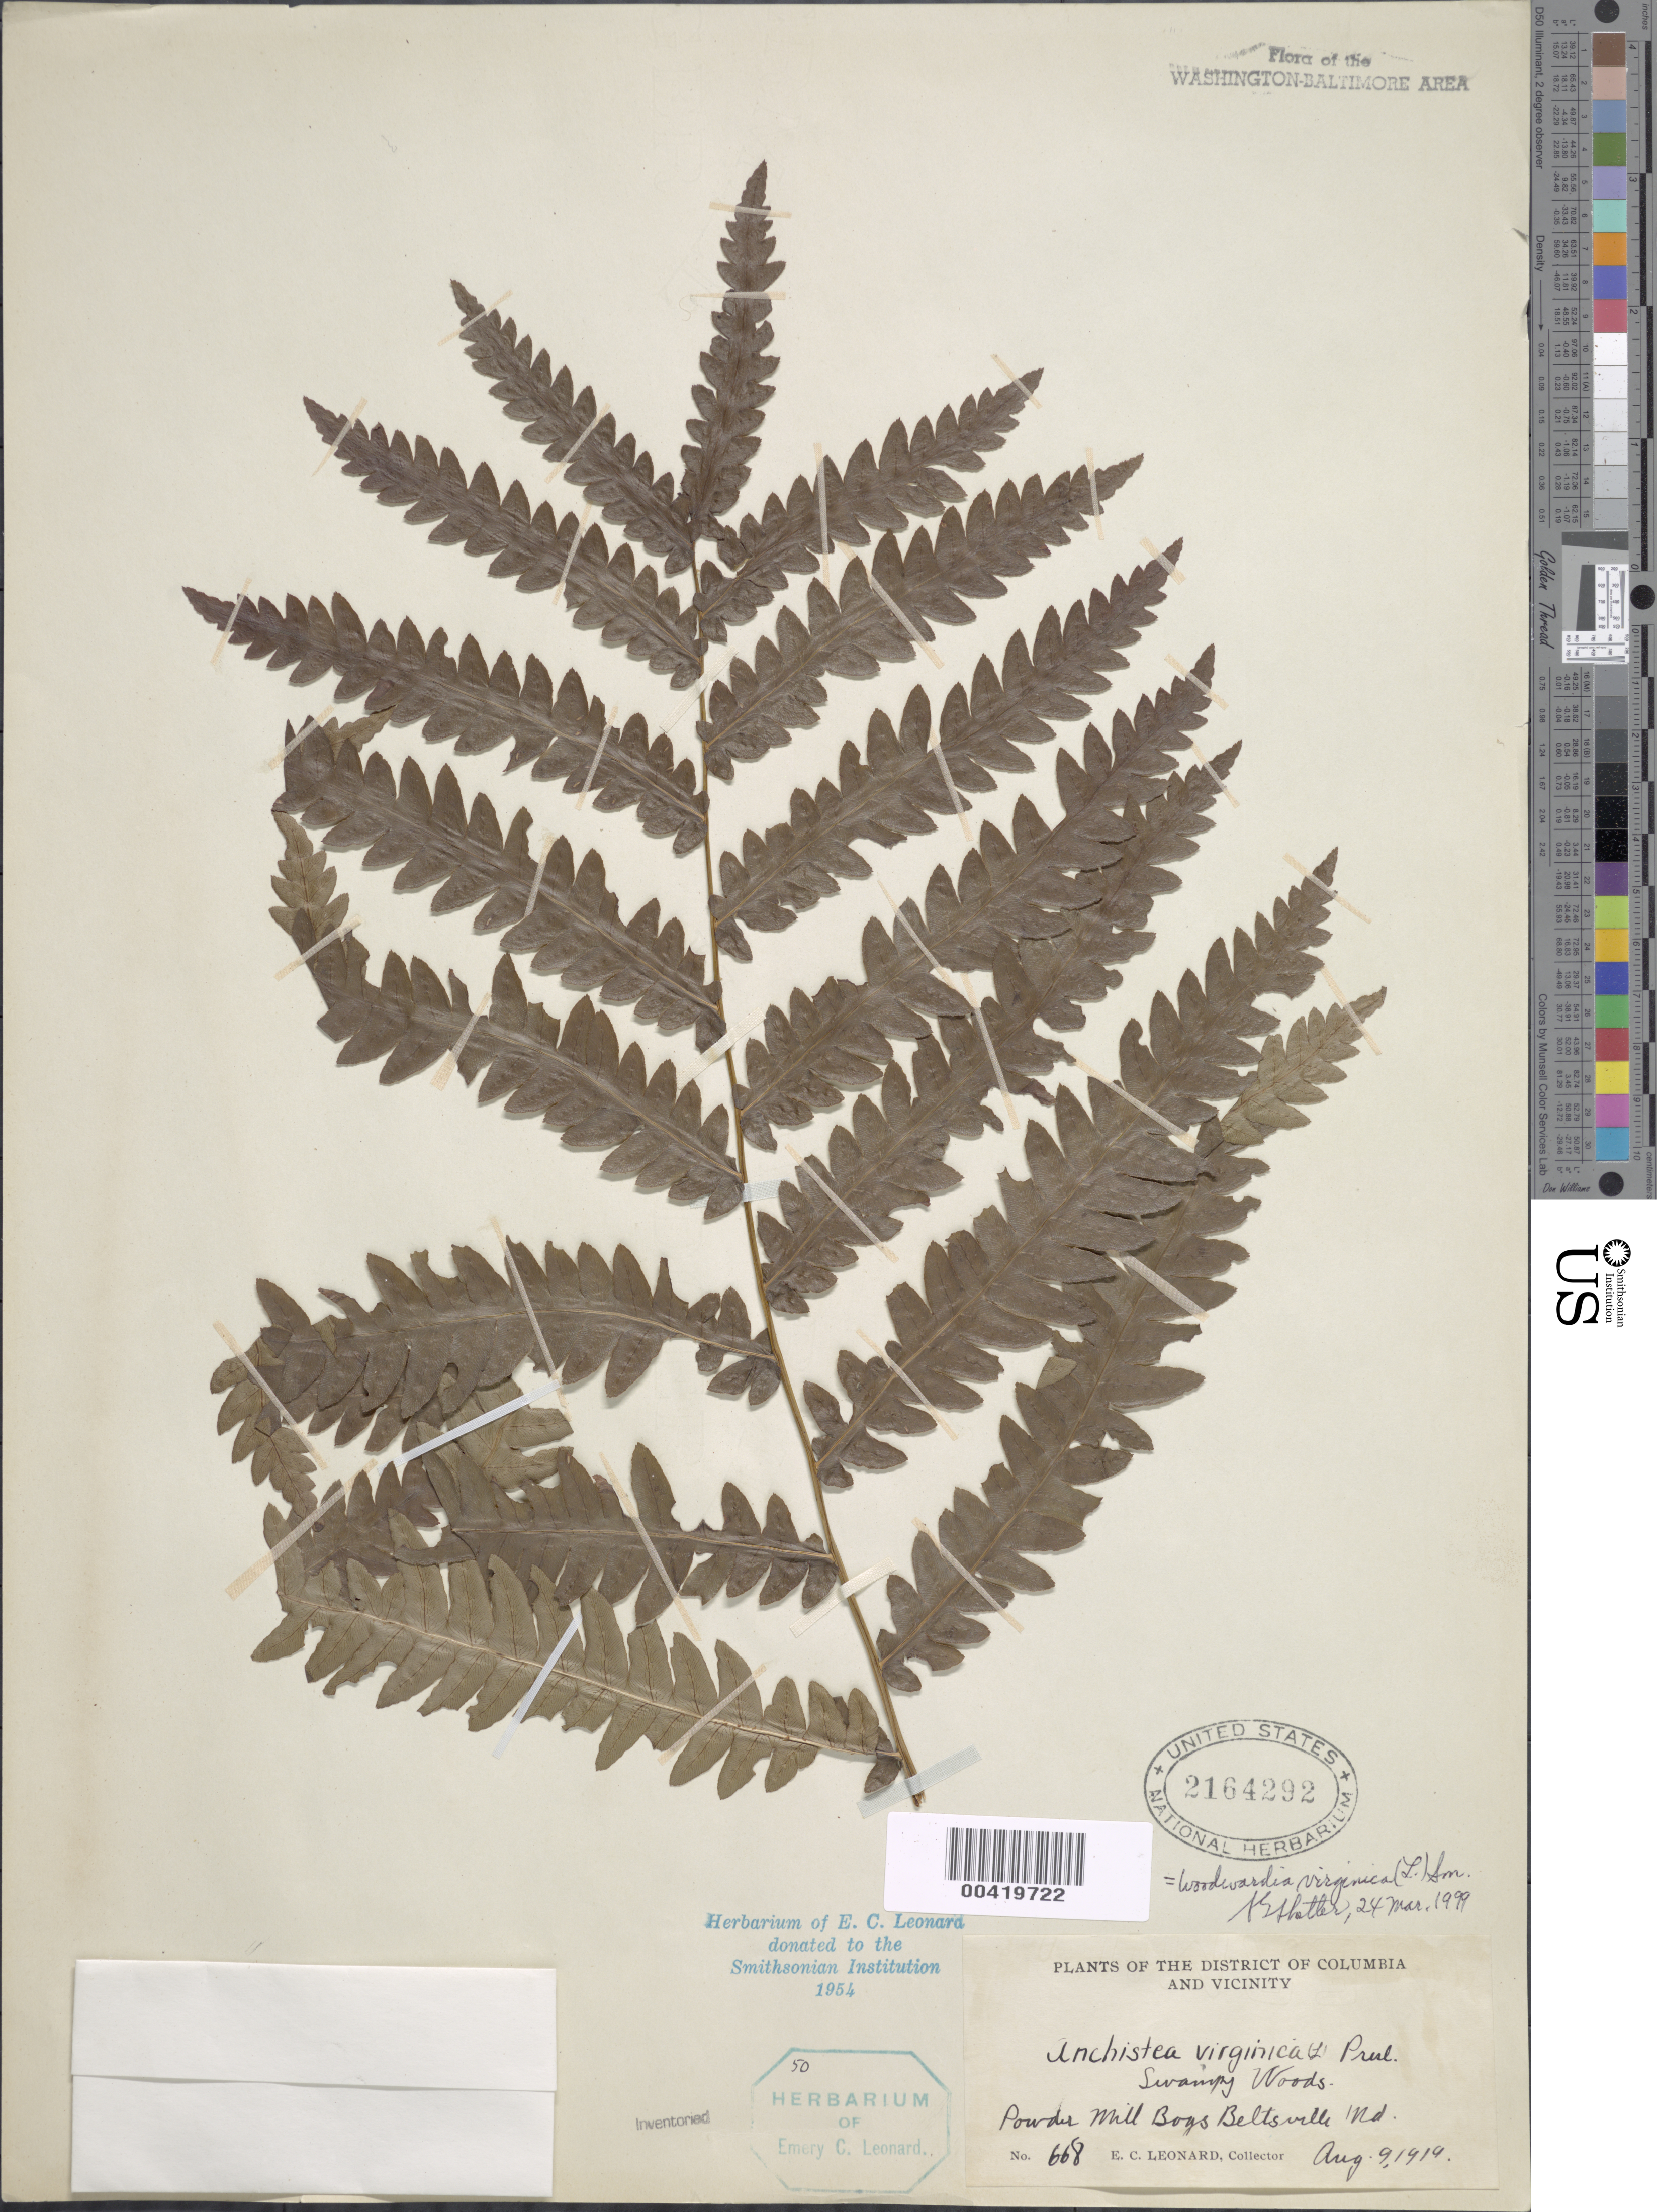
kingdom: Plantae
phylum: Tracheophyta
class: Polypodiopsida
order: Polypodiales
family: Blechnaceae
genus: Woodwardia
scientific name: Woodwardia virginica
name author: (L.) R.M. Sm.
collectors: E. C. Leonard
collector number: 668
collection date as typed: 09 Aug 1919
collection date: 1919-08-09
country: United States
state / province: Maryland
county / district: Prince George's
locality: Powder Mill Bogs, Beltsville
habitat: Swampy woods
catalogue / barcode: US 2164292